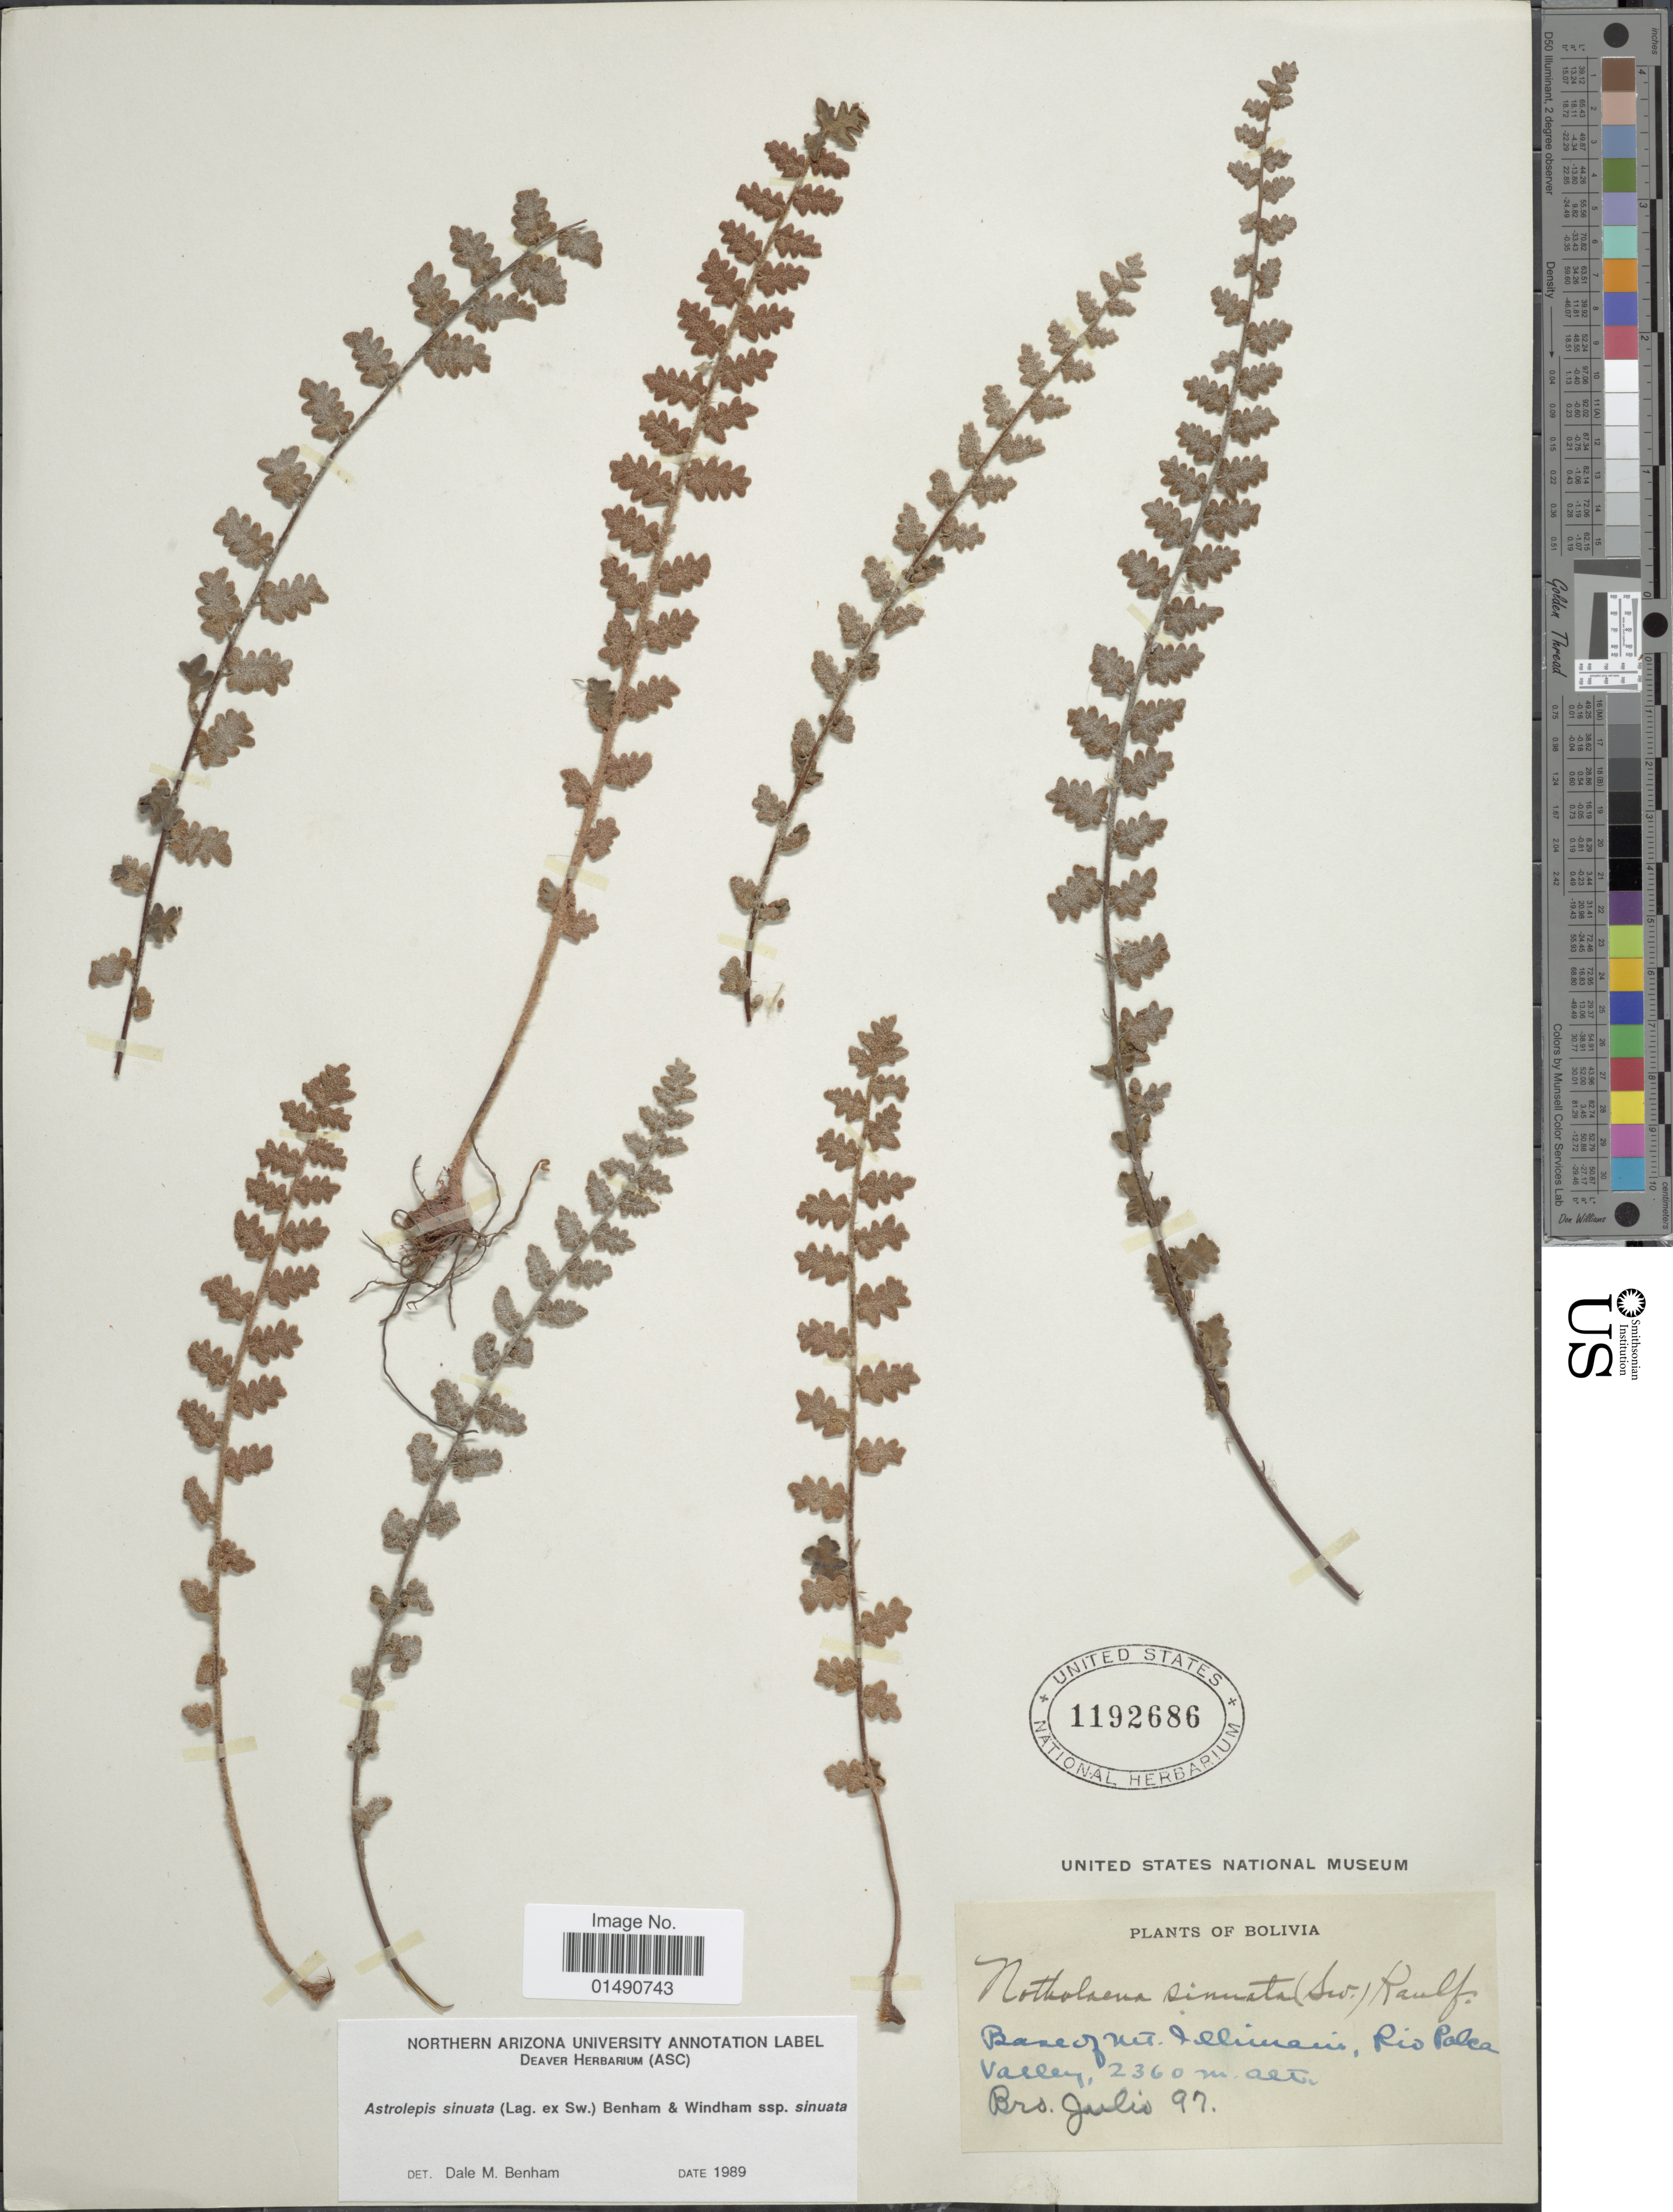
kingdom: Plantae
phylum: Tracheophyta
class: Polypodiopsida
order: Polypodiales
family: Pteridaceae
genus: Astrolepis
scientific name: Astrolepis sinuata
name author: (Lag. ex Sw.) D.M. Benham & Windham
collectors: Bro. Julio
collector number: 97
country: Bolivia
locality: Bane of Nu, Illiunani, Rio Palea, Valley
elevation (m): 2360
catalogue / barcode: US 1192686